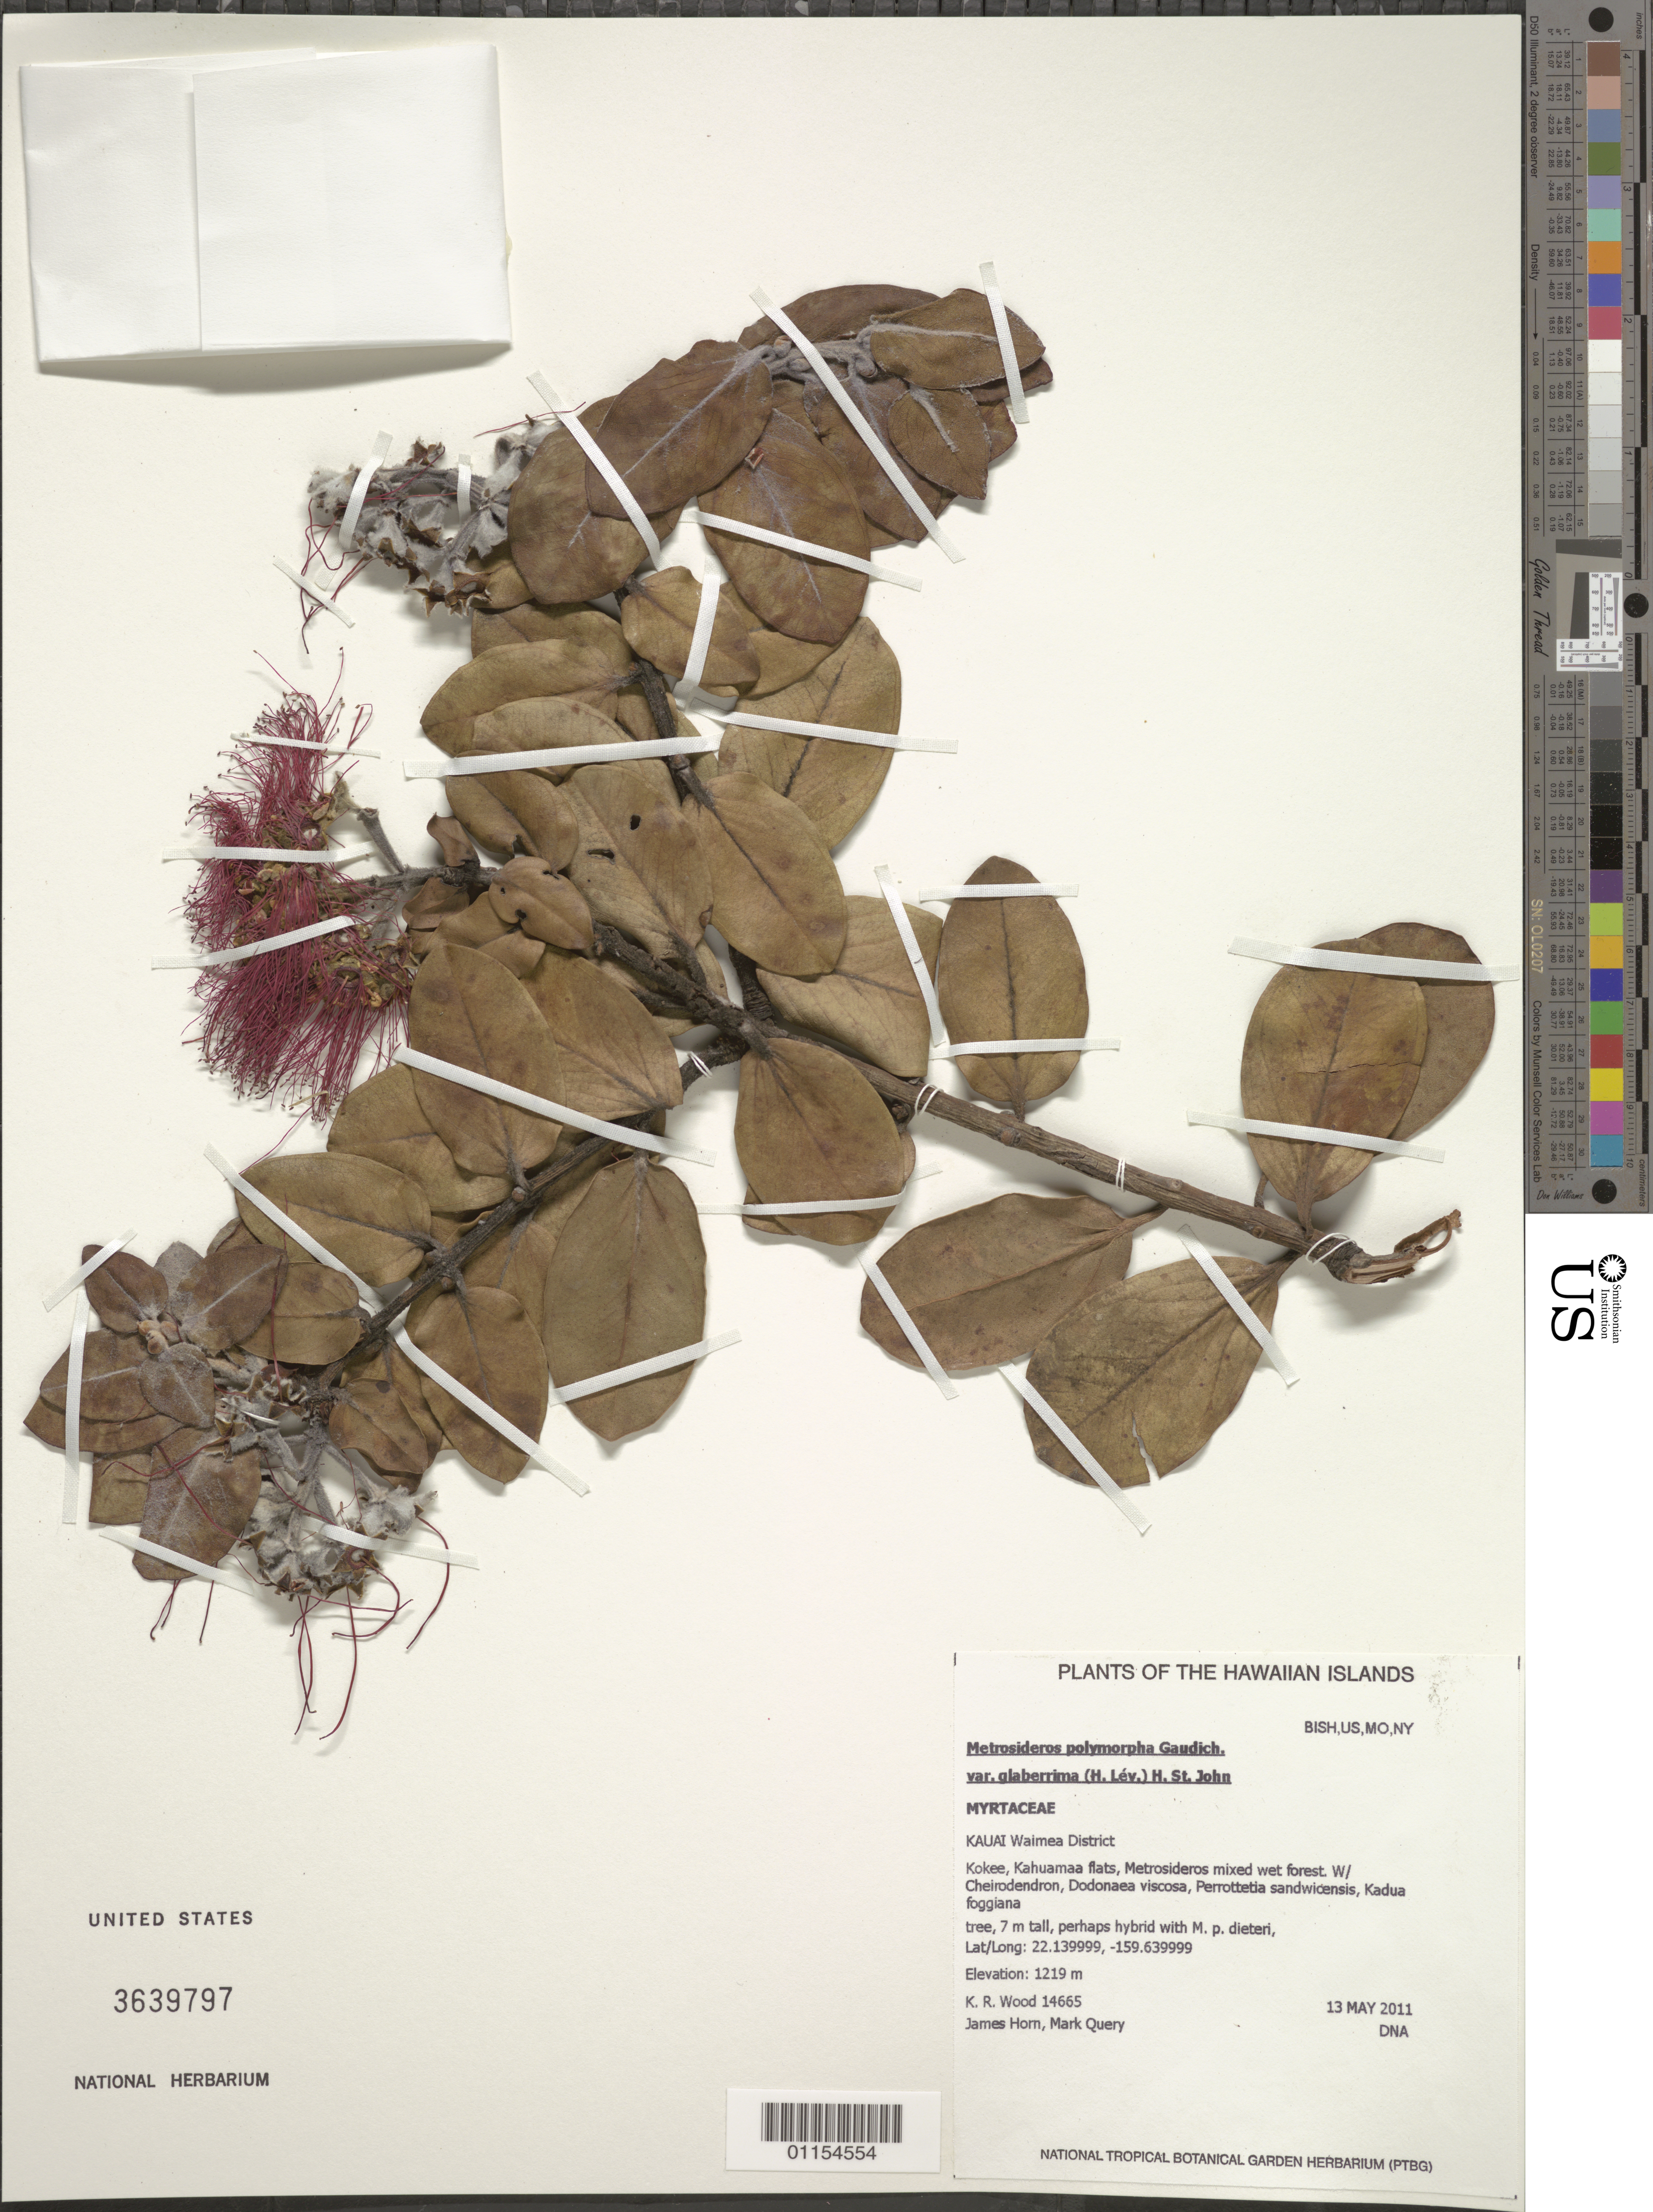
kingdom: Plantae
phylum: Tracheophyta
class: Magnoliopsida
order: Myrtales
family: Myrtaceae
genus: Metrosideros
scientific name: Metrosideros polymorpha var. glaberrima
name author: (H. Lév.) H. St. John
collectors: K. R. Wood, J. Horn & M. Query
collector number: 14665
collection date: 2011-05-13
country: United States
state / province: Hawaii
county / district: Kauai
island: Kaua'i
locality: Waimea District, Koke'e, Kahuama'a Flats.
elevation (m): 1219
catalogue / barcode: US 3639797